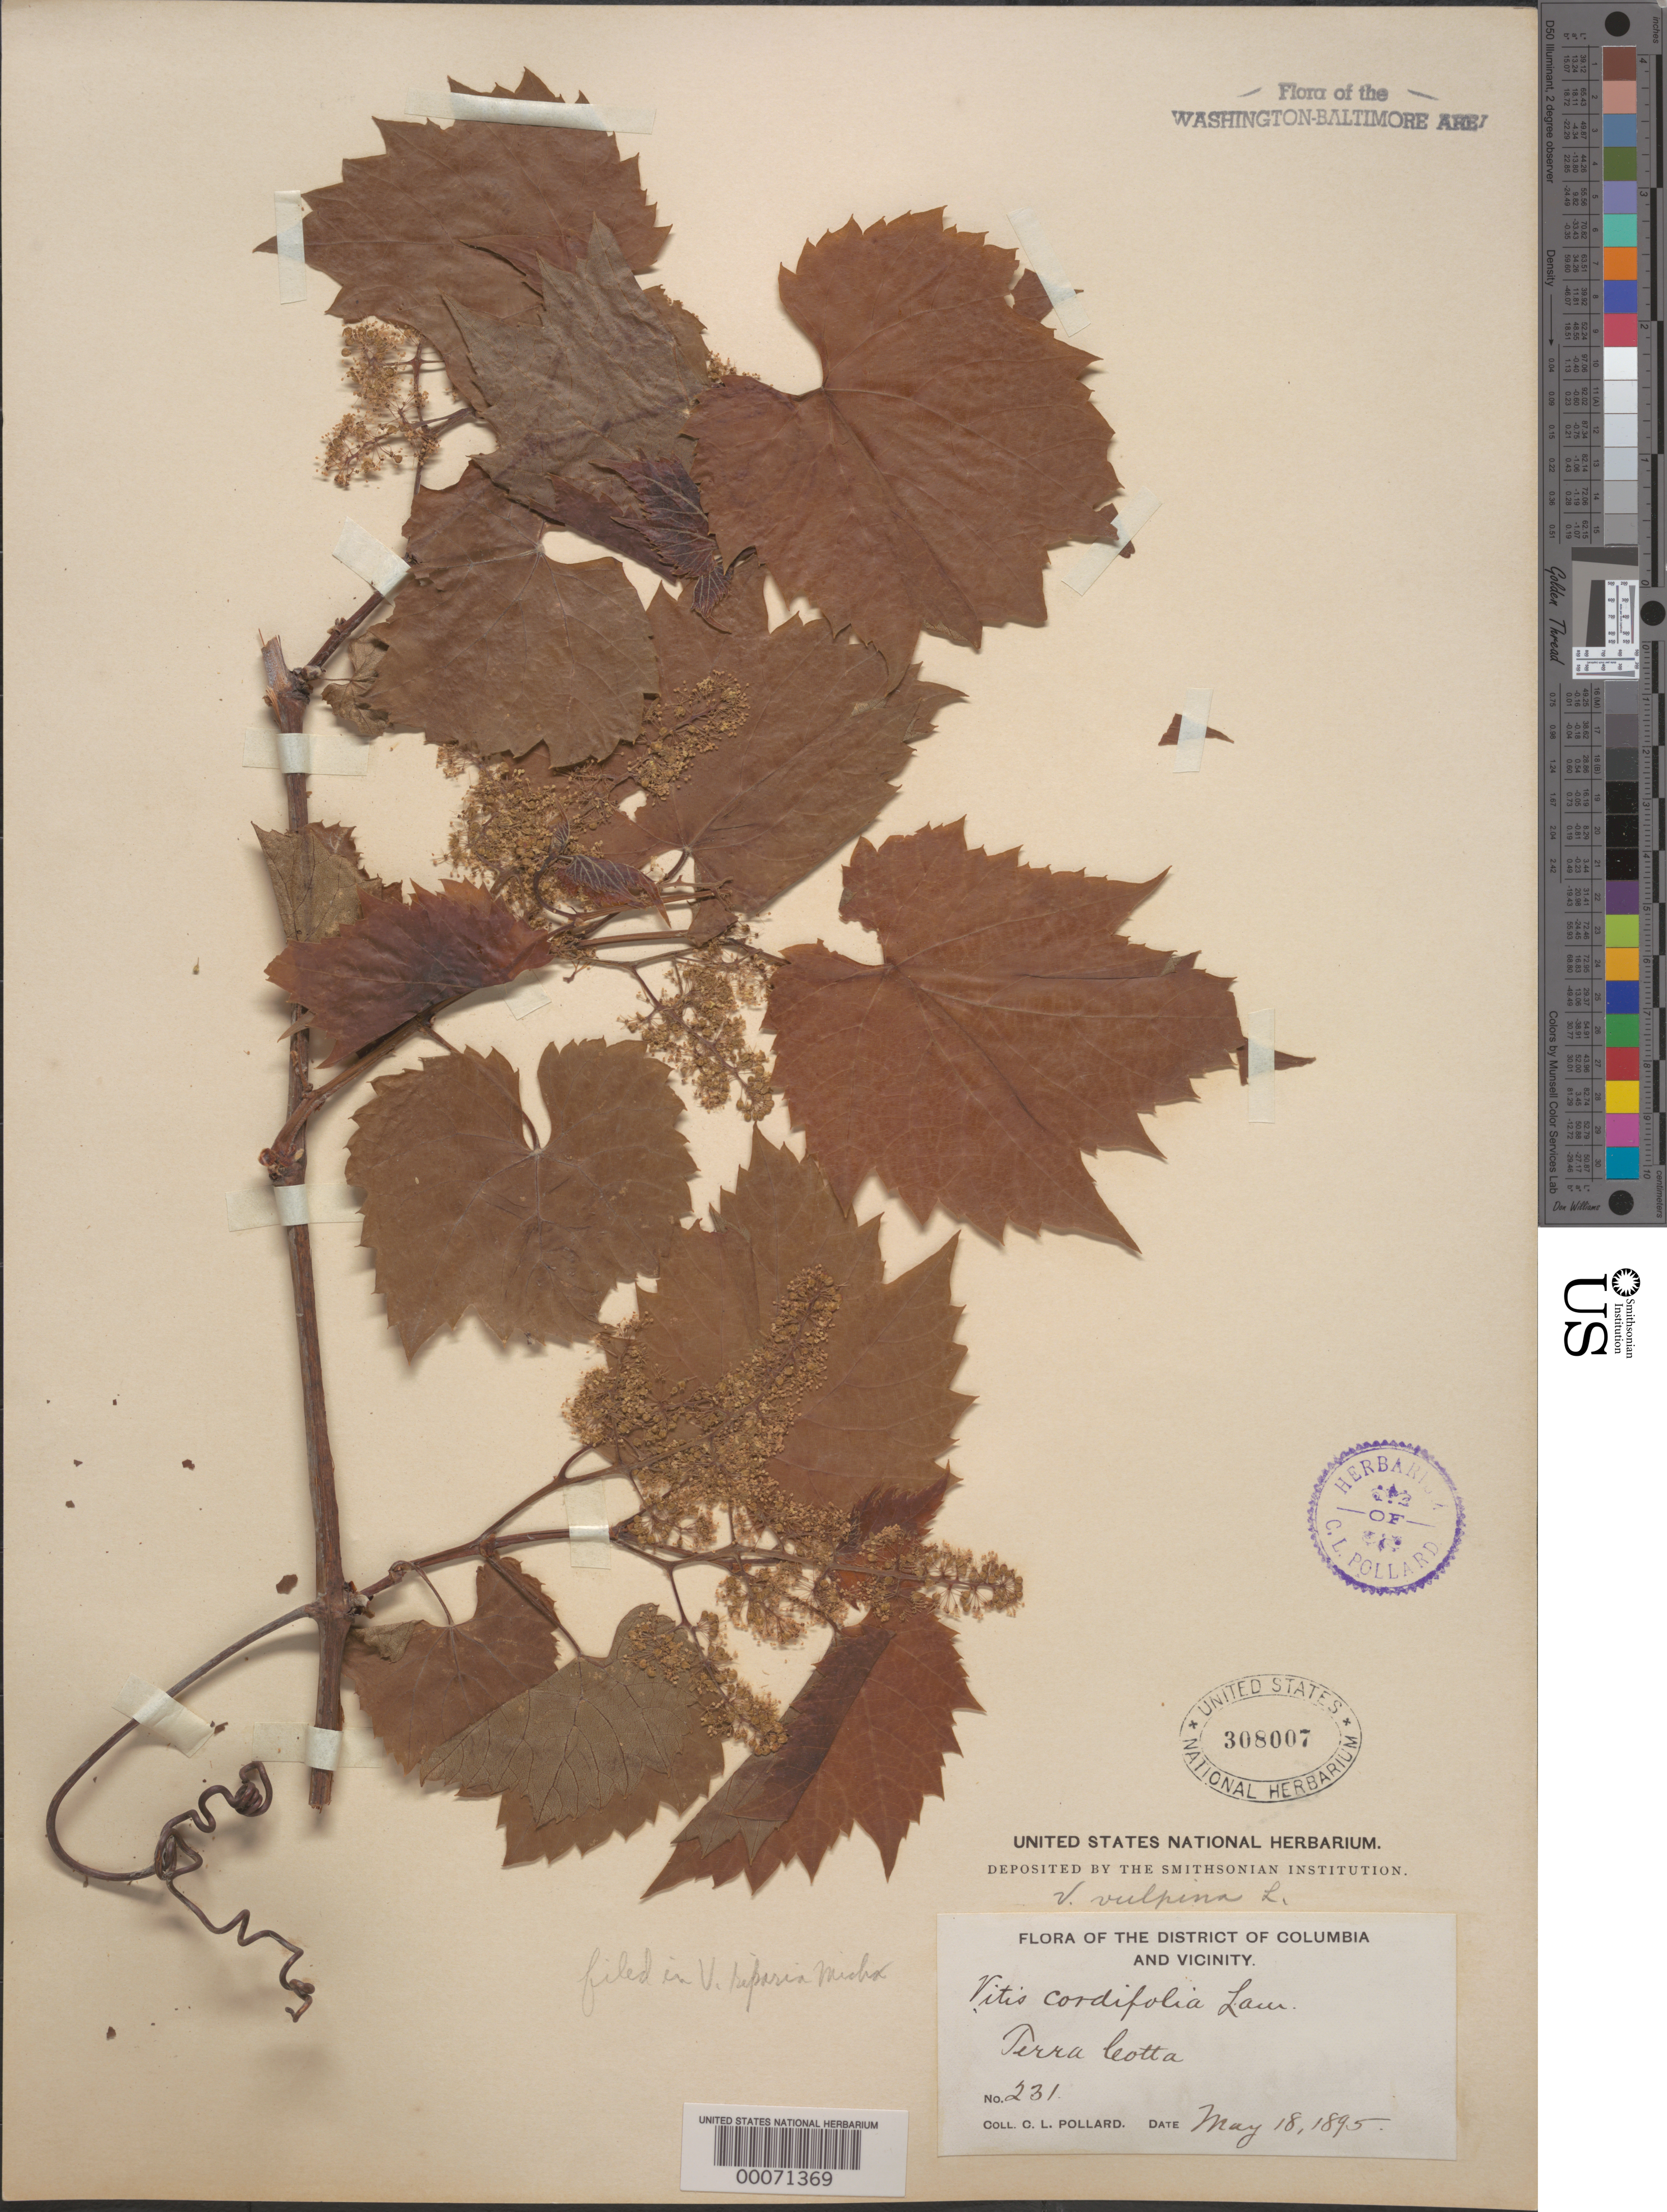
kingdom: Plantae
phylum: Tracheophyta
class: Magnoliopsida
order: Vitales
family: Vitaceae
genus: Vitis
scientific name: Vitis riparia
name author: Michx.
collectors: C. L. Pollard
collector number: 231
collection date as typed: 18 May 1895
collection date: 1895-05-18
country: United States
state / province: District of Columbia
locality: Terra Cotta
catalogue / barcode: US 308007